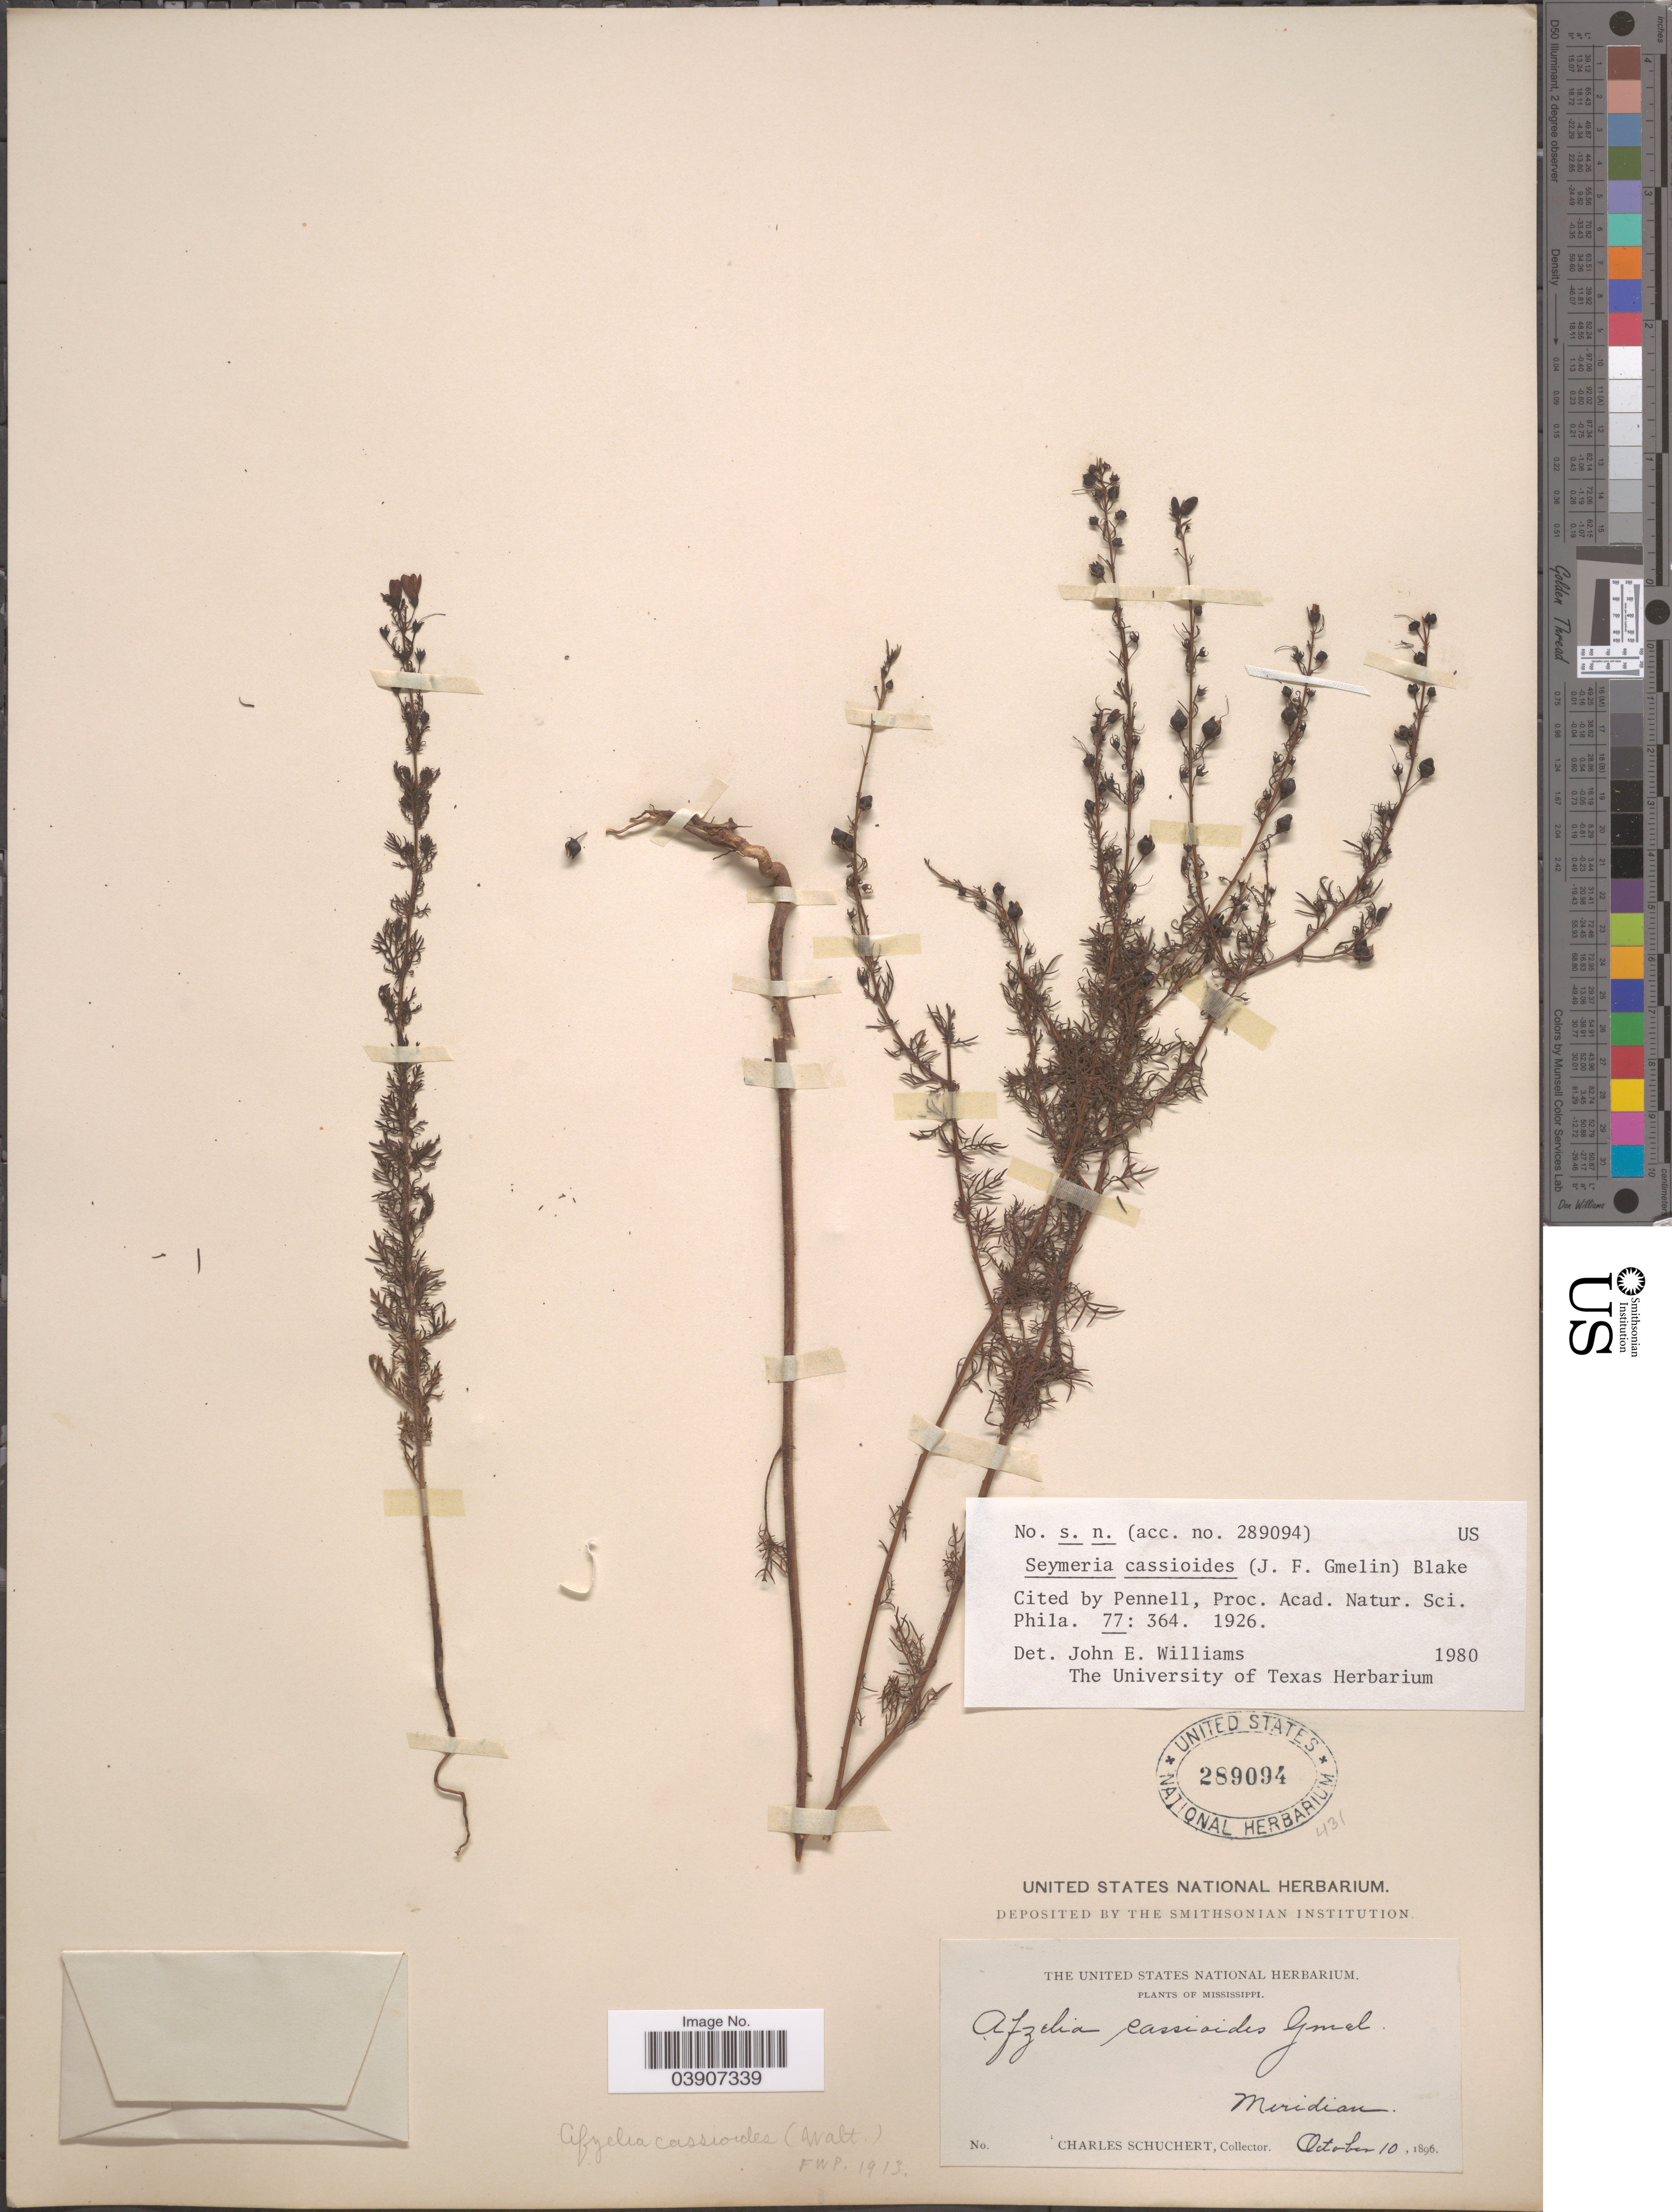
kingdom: Plantae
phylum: Tracheophyta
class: Magnoliopsida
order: Lamiales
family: Orobanchaceae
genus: Seymeria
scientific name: Seymeria cassioides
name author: (J.F. Gmel.) S.F. Blake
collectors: C. Schuchert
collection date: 1896-10-10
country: United States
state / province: Mississippi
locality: Miridian.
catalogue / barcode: US 289094